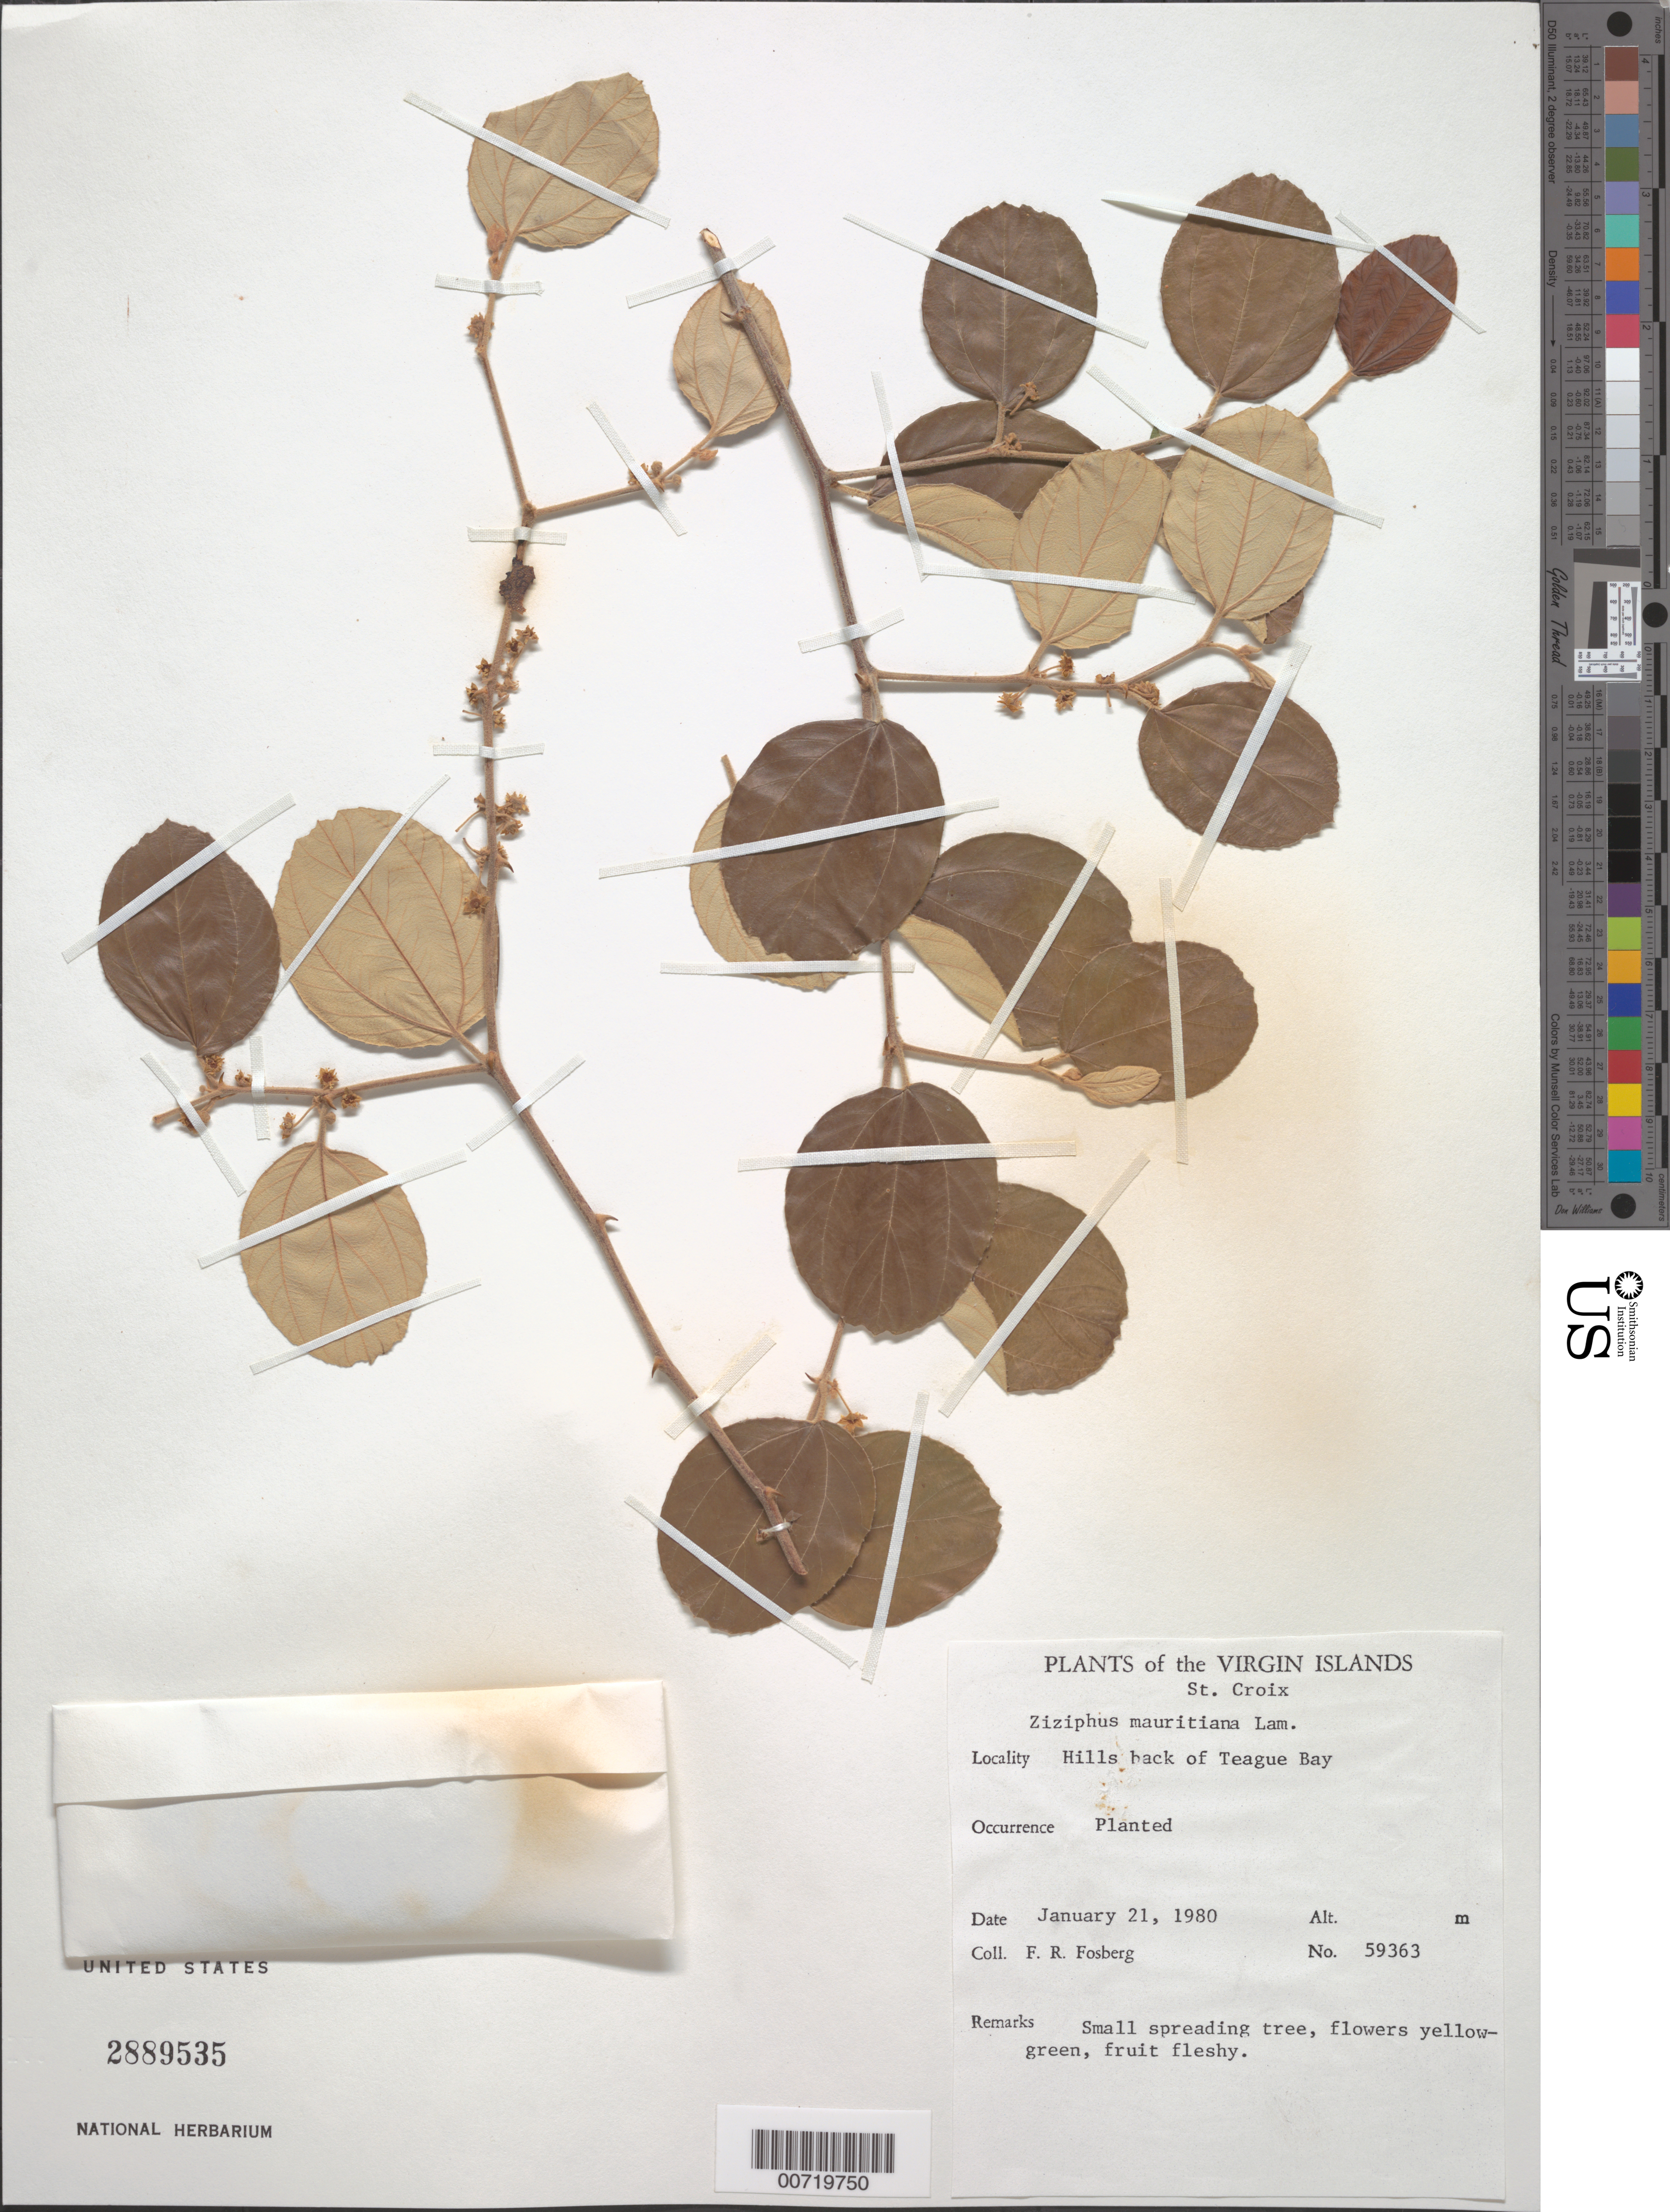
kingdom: Plantae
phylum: Tracheophyta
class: Magnoliopsida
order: Rosales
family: Rhamnaceae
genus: Ziziphus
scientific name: Ziziphus mauritiana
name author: Lam.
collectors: F. R. Fosberg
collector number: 59363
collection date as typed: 21 Jan 1980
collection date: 1980-01-21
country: U.S. Virgin Islands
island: St. Croix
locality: Teague Bay, hills back of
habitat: Hills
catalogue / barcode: US 2889535